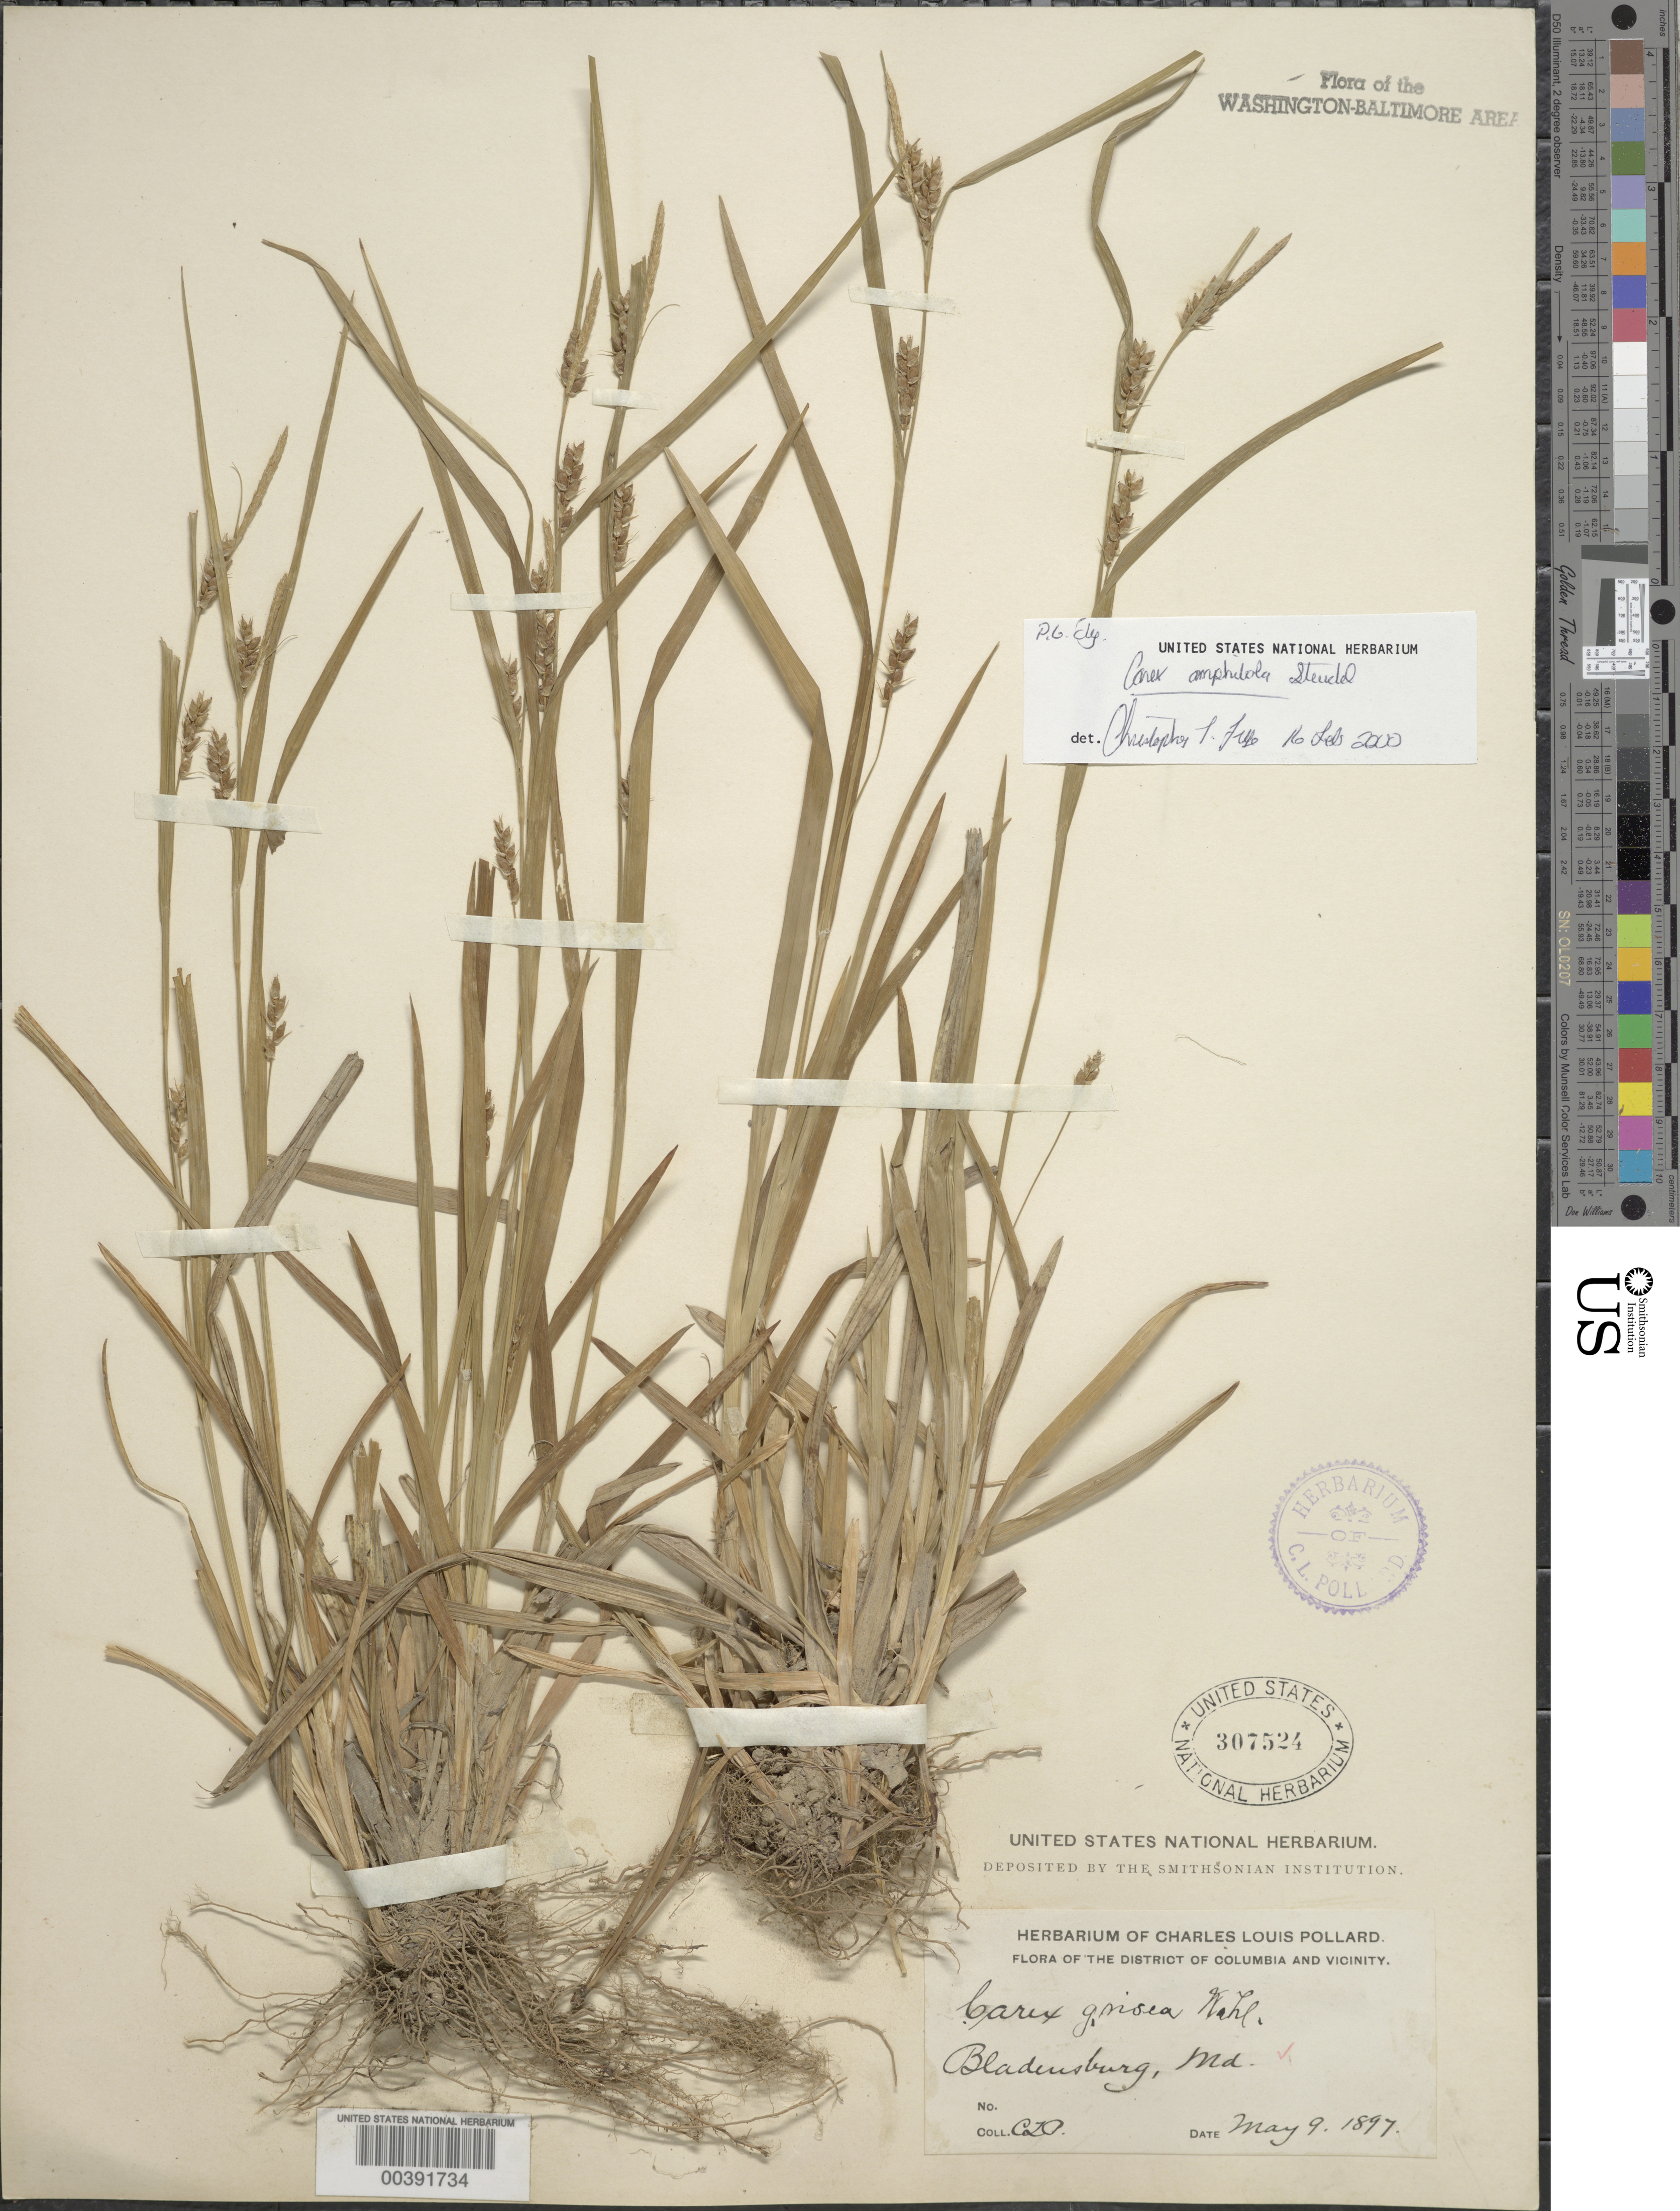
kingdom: Plantae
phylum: Tracheophyta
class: Liliopsida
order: Poales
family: Cyperaceae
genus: Carex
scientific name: Carex amphibola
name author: Steud.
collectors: C. L. Pollard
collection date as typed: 09 May 1897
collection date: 1897-05-09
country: United States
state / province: Maryland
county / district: Prince George's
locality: Bladensburg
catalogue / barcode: US 307524